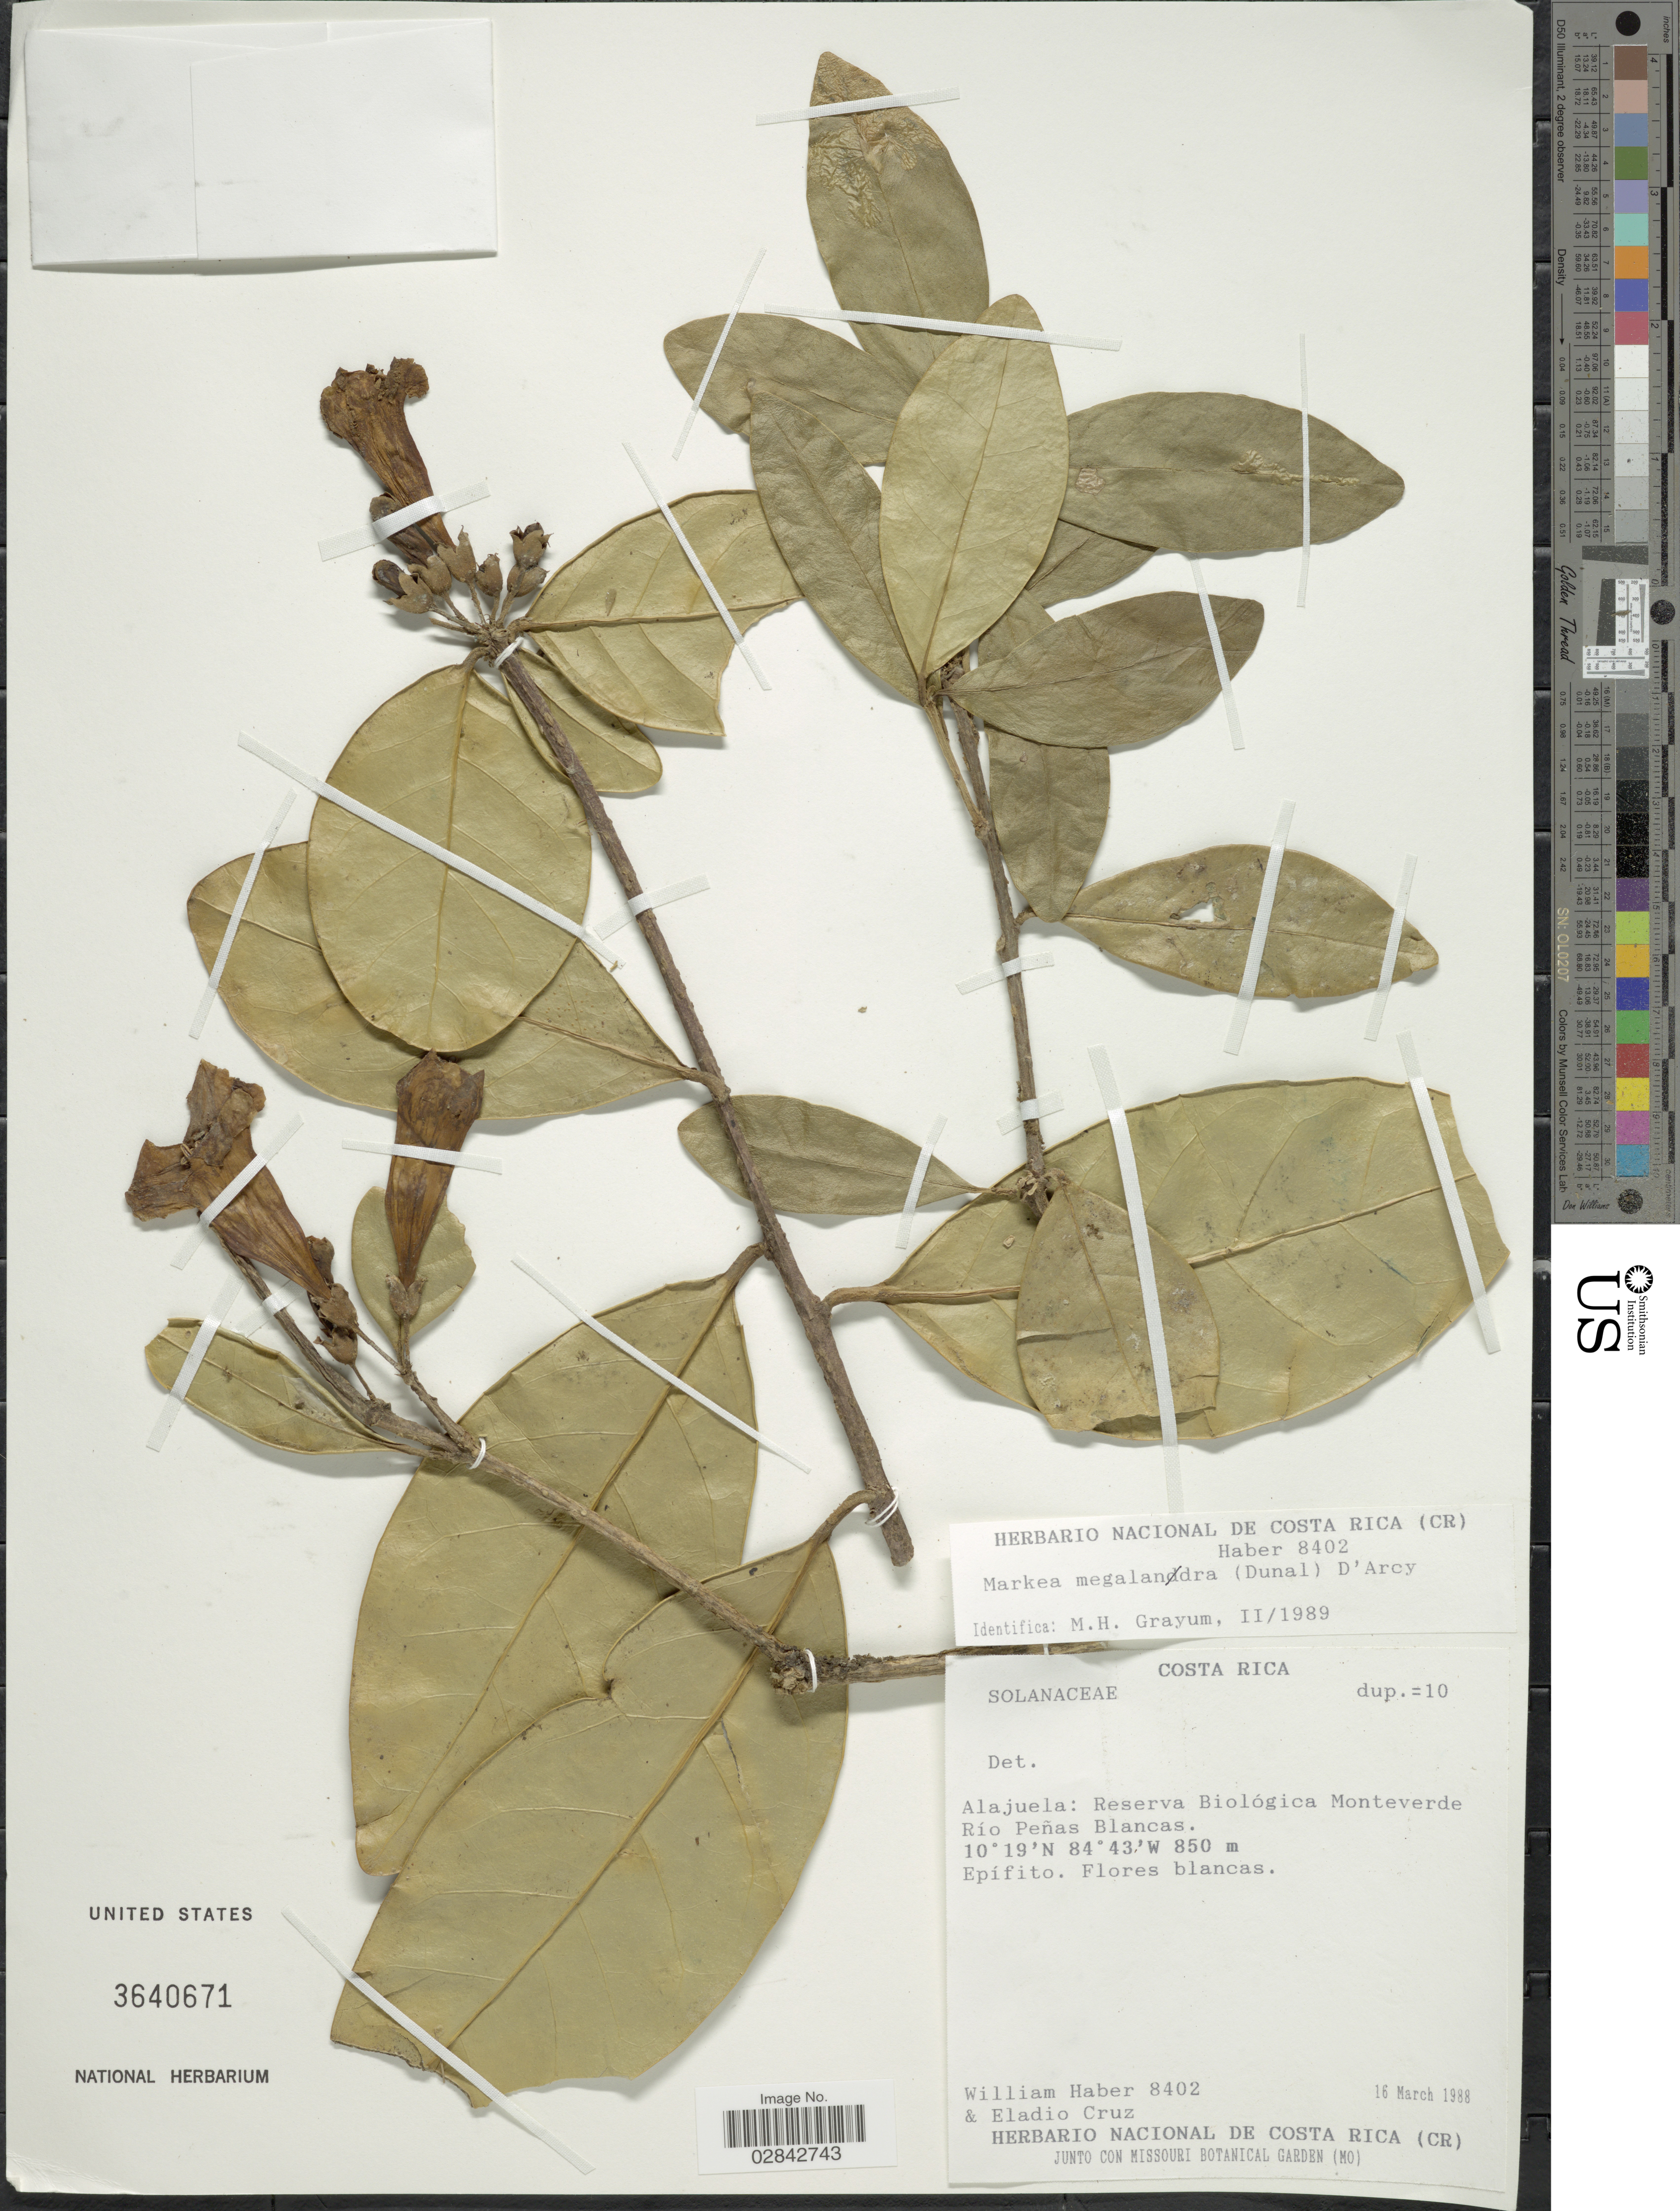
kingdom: Plantae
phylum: Tracheophyta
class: Magnoliopsida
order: Solanales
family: Solanaceae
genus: Markea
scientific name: Markea megalandra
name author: (Dunal) D'Arcy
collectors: W. Haber & E. Cruz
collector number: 8402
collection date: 1988-03-16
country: Costa Rica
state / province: Alajuela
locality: Reserva Biológica Monteverde, Río Peñas Blancas.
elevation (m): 850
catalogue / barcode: US 3640671